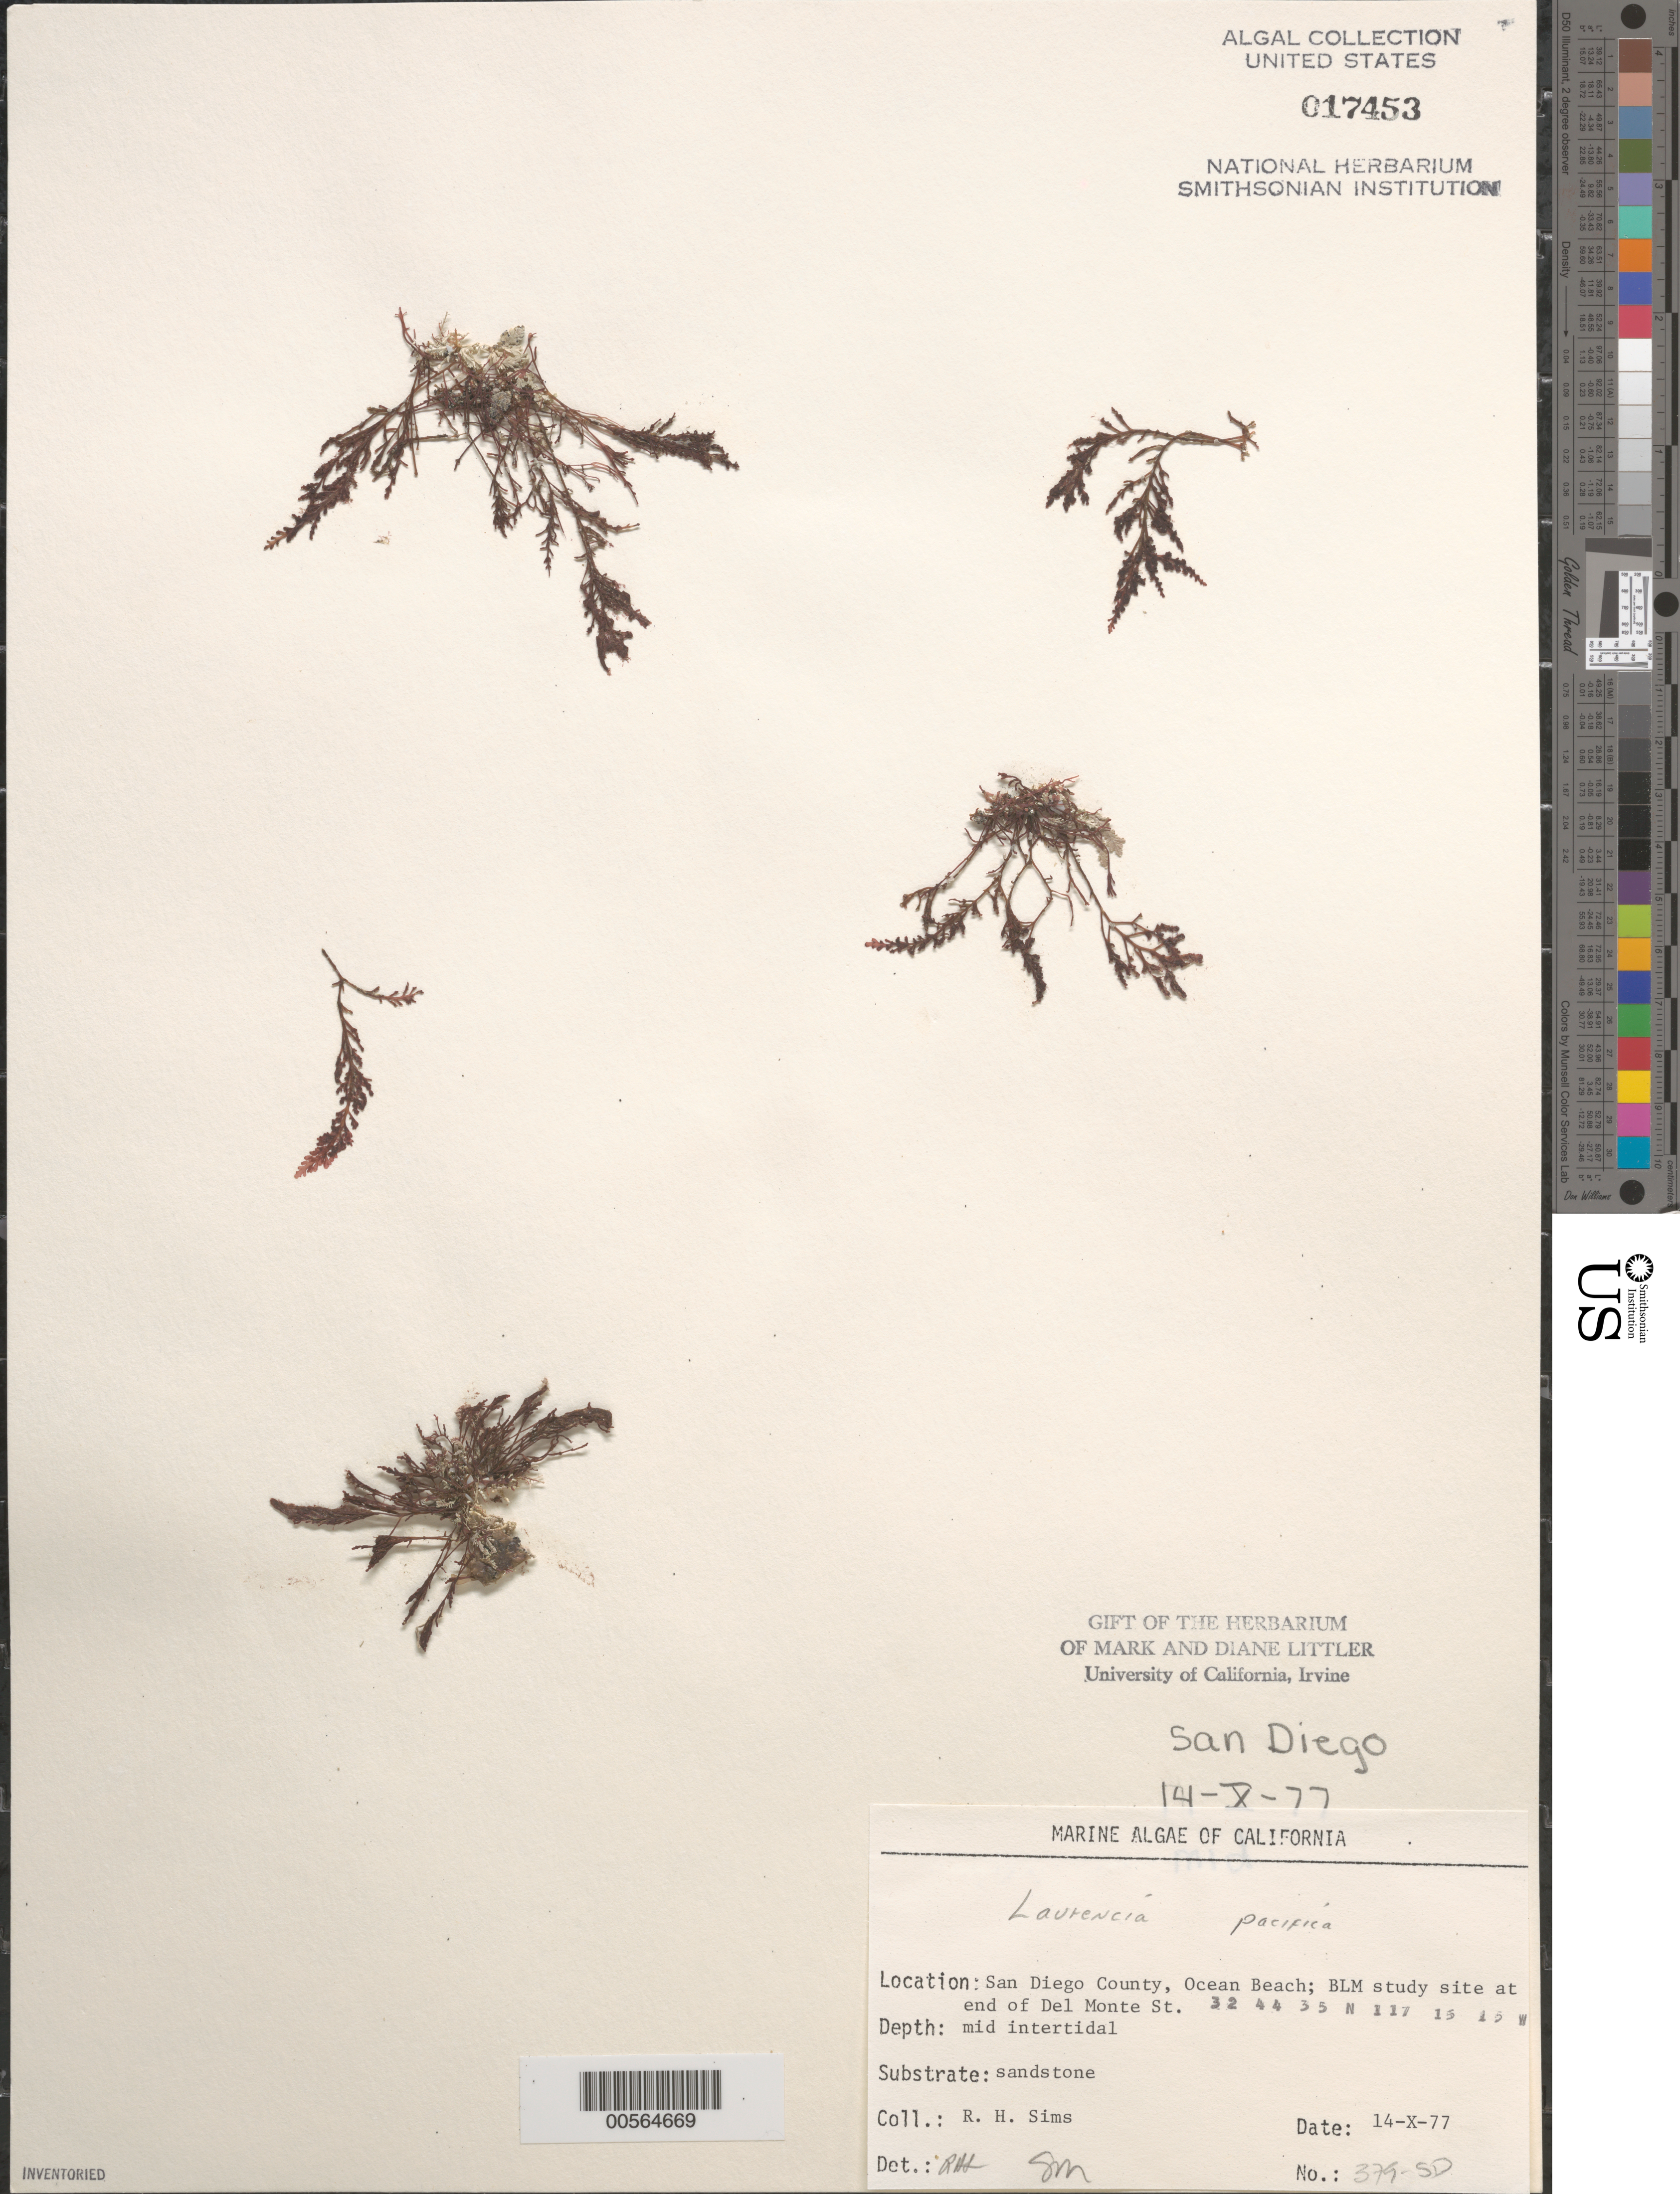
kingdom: Plantae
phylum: Rhodophyta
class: Florideophyceae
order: Ceramiales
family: Rhodomelaceae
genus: Laurencia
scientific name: Laurencia pacifica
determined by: Sims, Robert H.; Murray, S. N.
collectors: R. H. Sims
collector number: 379-sd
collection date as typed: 14 Oct 1977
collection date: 1977-10-14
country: United States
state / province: California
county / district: San Diego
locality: Ocean Beach, end of Del Monte Street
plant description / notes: BLM-SOCALBIGHT Rocky Intertidal Survey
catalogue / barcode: US 17453